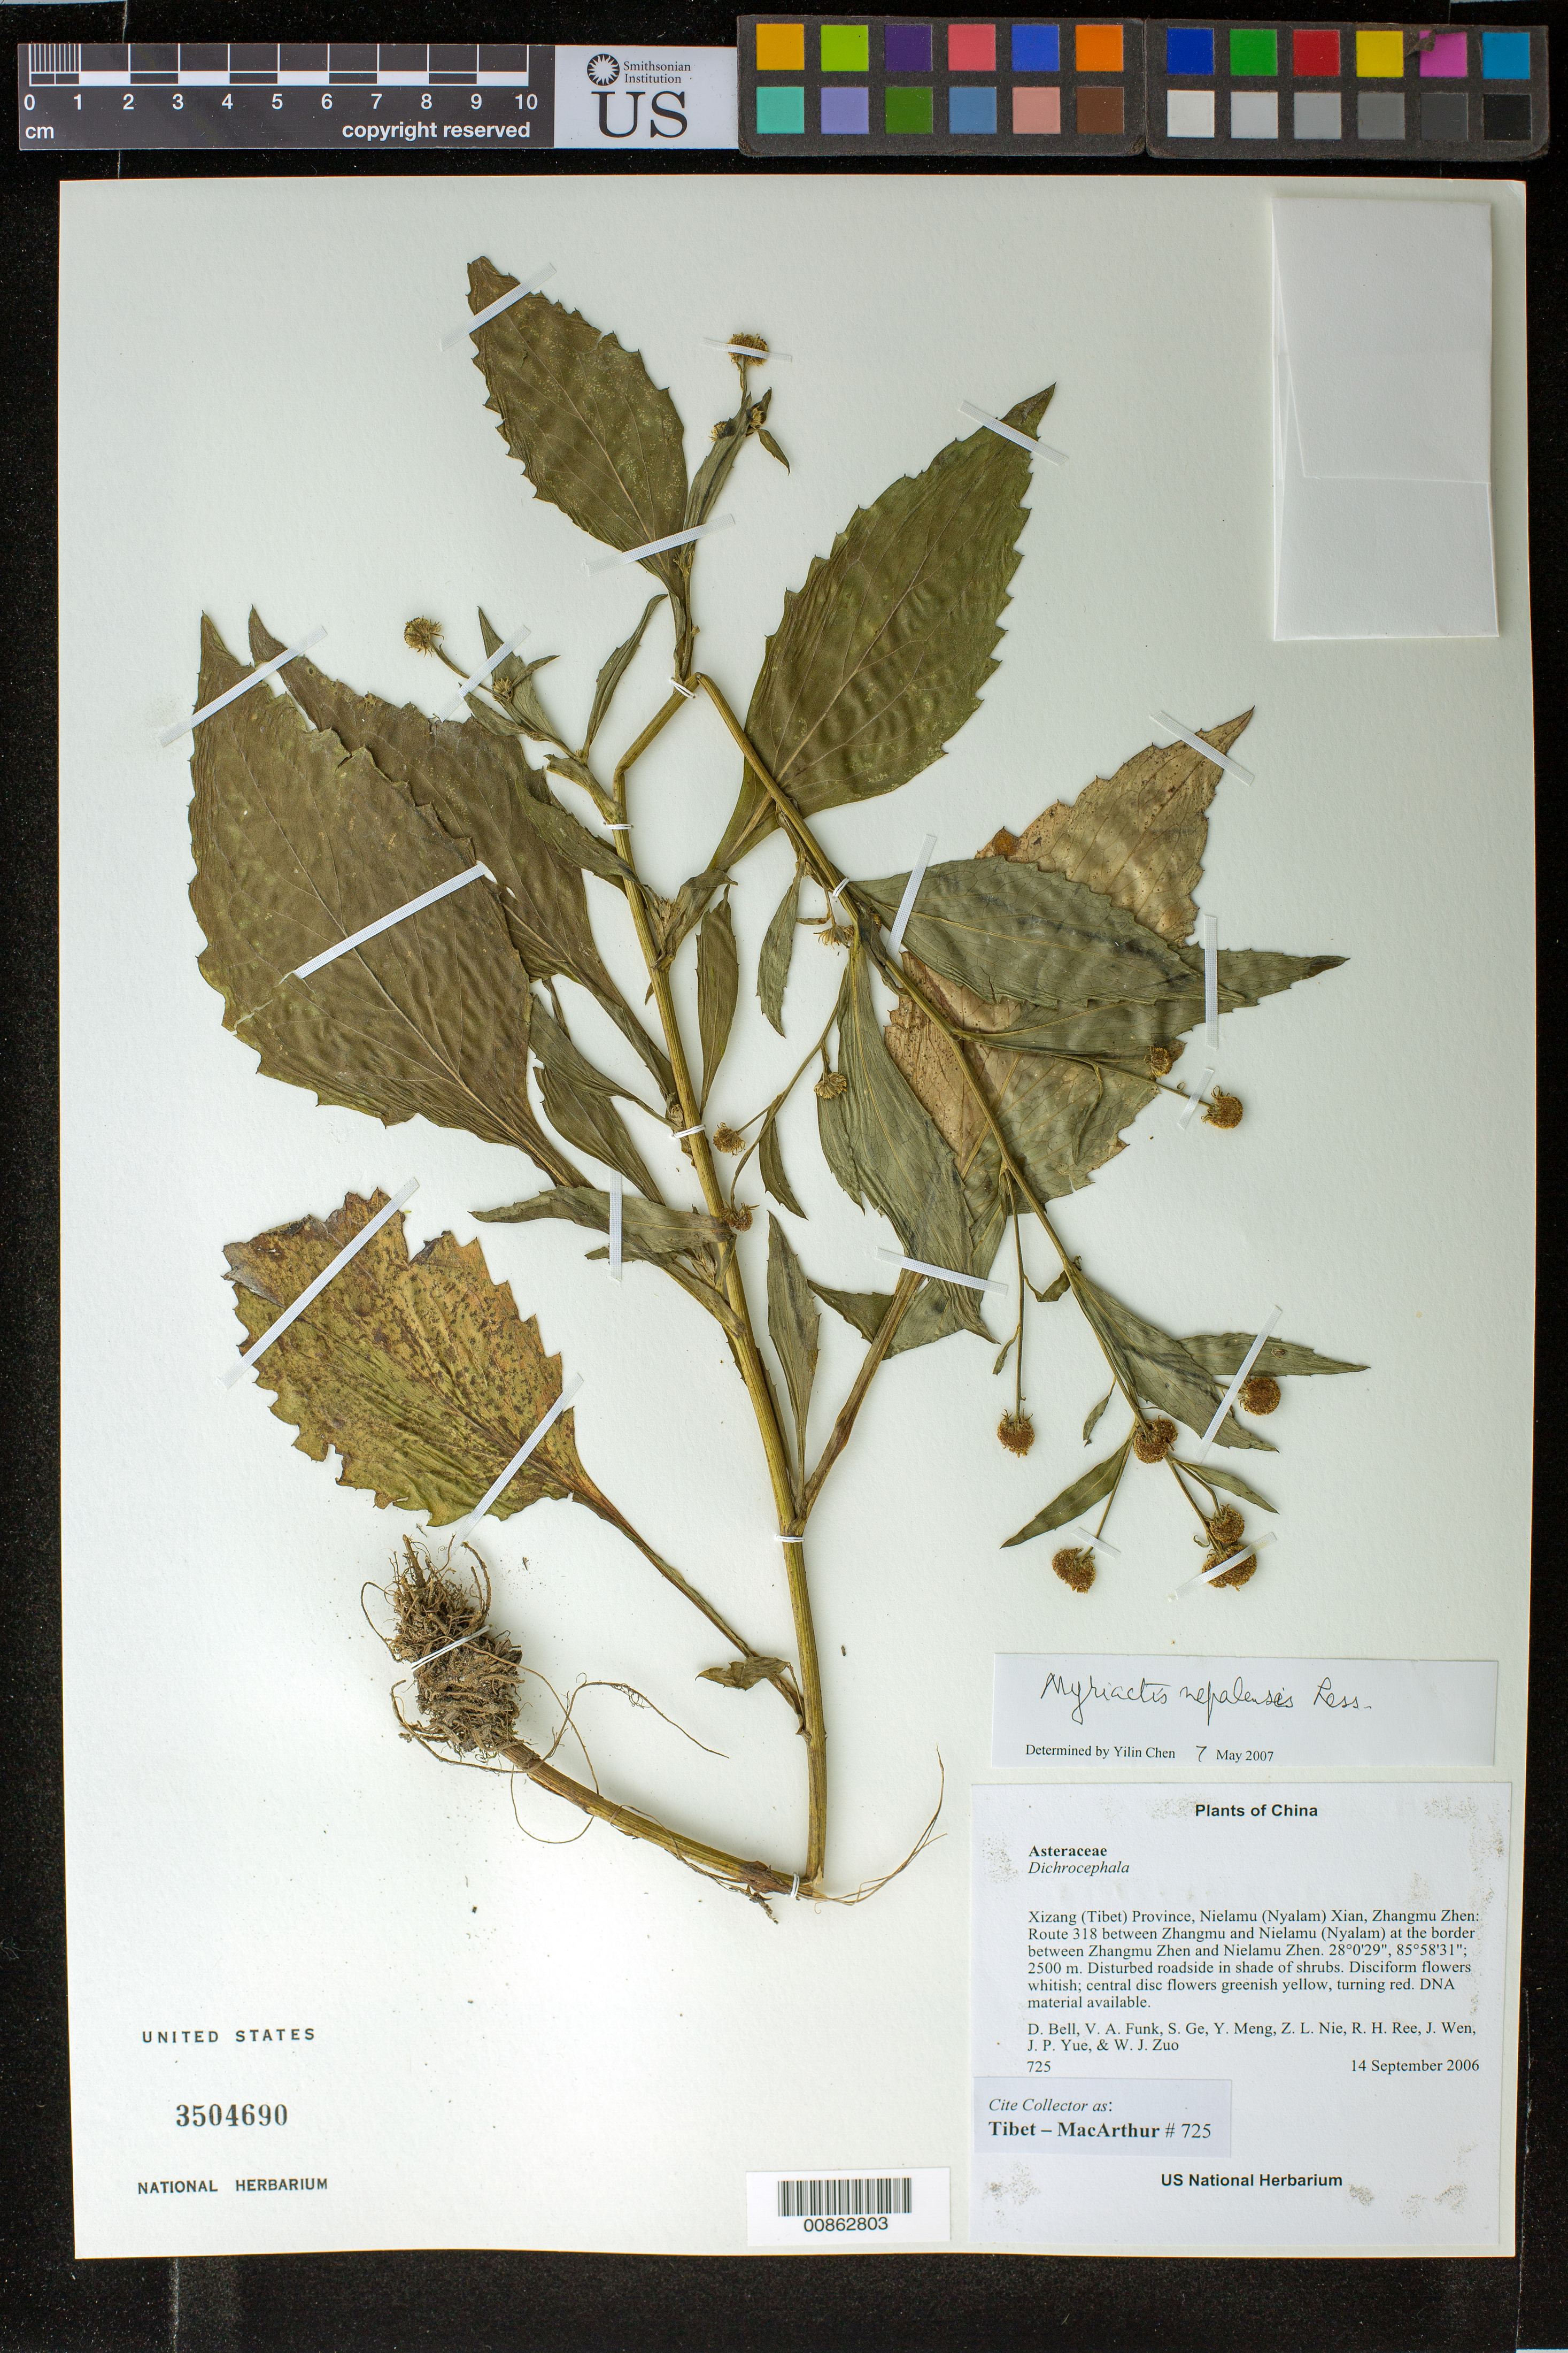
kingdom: Plantae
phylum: Tracheophyta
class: Magnoliopsida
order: Asterales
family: Asteraceae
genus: Myriactis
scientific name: Myriactis nepalensis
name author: Less.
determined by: Yilin Chen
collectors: Tibet-MacArthur, D. A. Bell, V. Funk, S. Ge, Y. Meng, Z. Nie, R. Ree, J. Wen, J. Yue & W. Zuo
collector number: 725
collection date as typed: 14 Sep 2006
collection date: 2006-09-14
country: China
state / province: Xizang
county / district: Nielamu (Nyalam) Xian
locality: Nielamu Zhen. Route 318 between Zhangmu and Nielamu (Nyalam) at the border between Zhangmu Zhen and Nielamu Zhen.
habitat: Base of wet cliff, steep rocky slopes with Alnus semicordata, and disturbed roadside. Disturbed roadside in shade of shrubs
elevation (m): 2500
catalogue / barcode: US 3504690